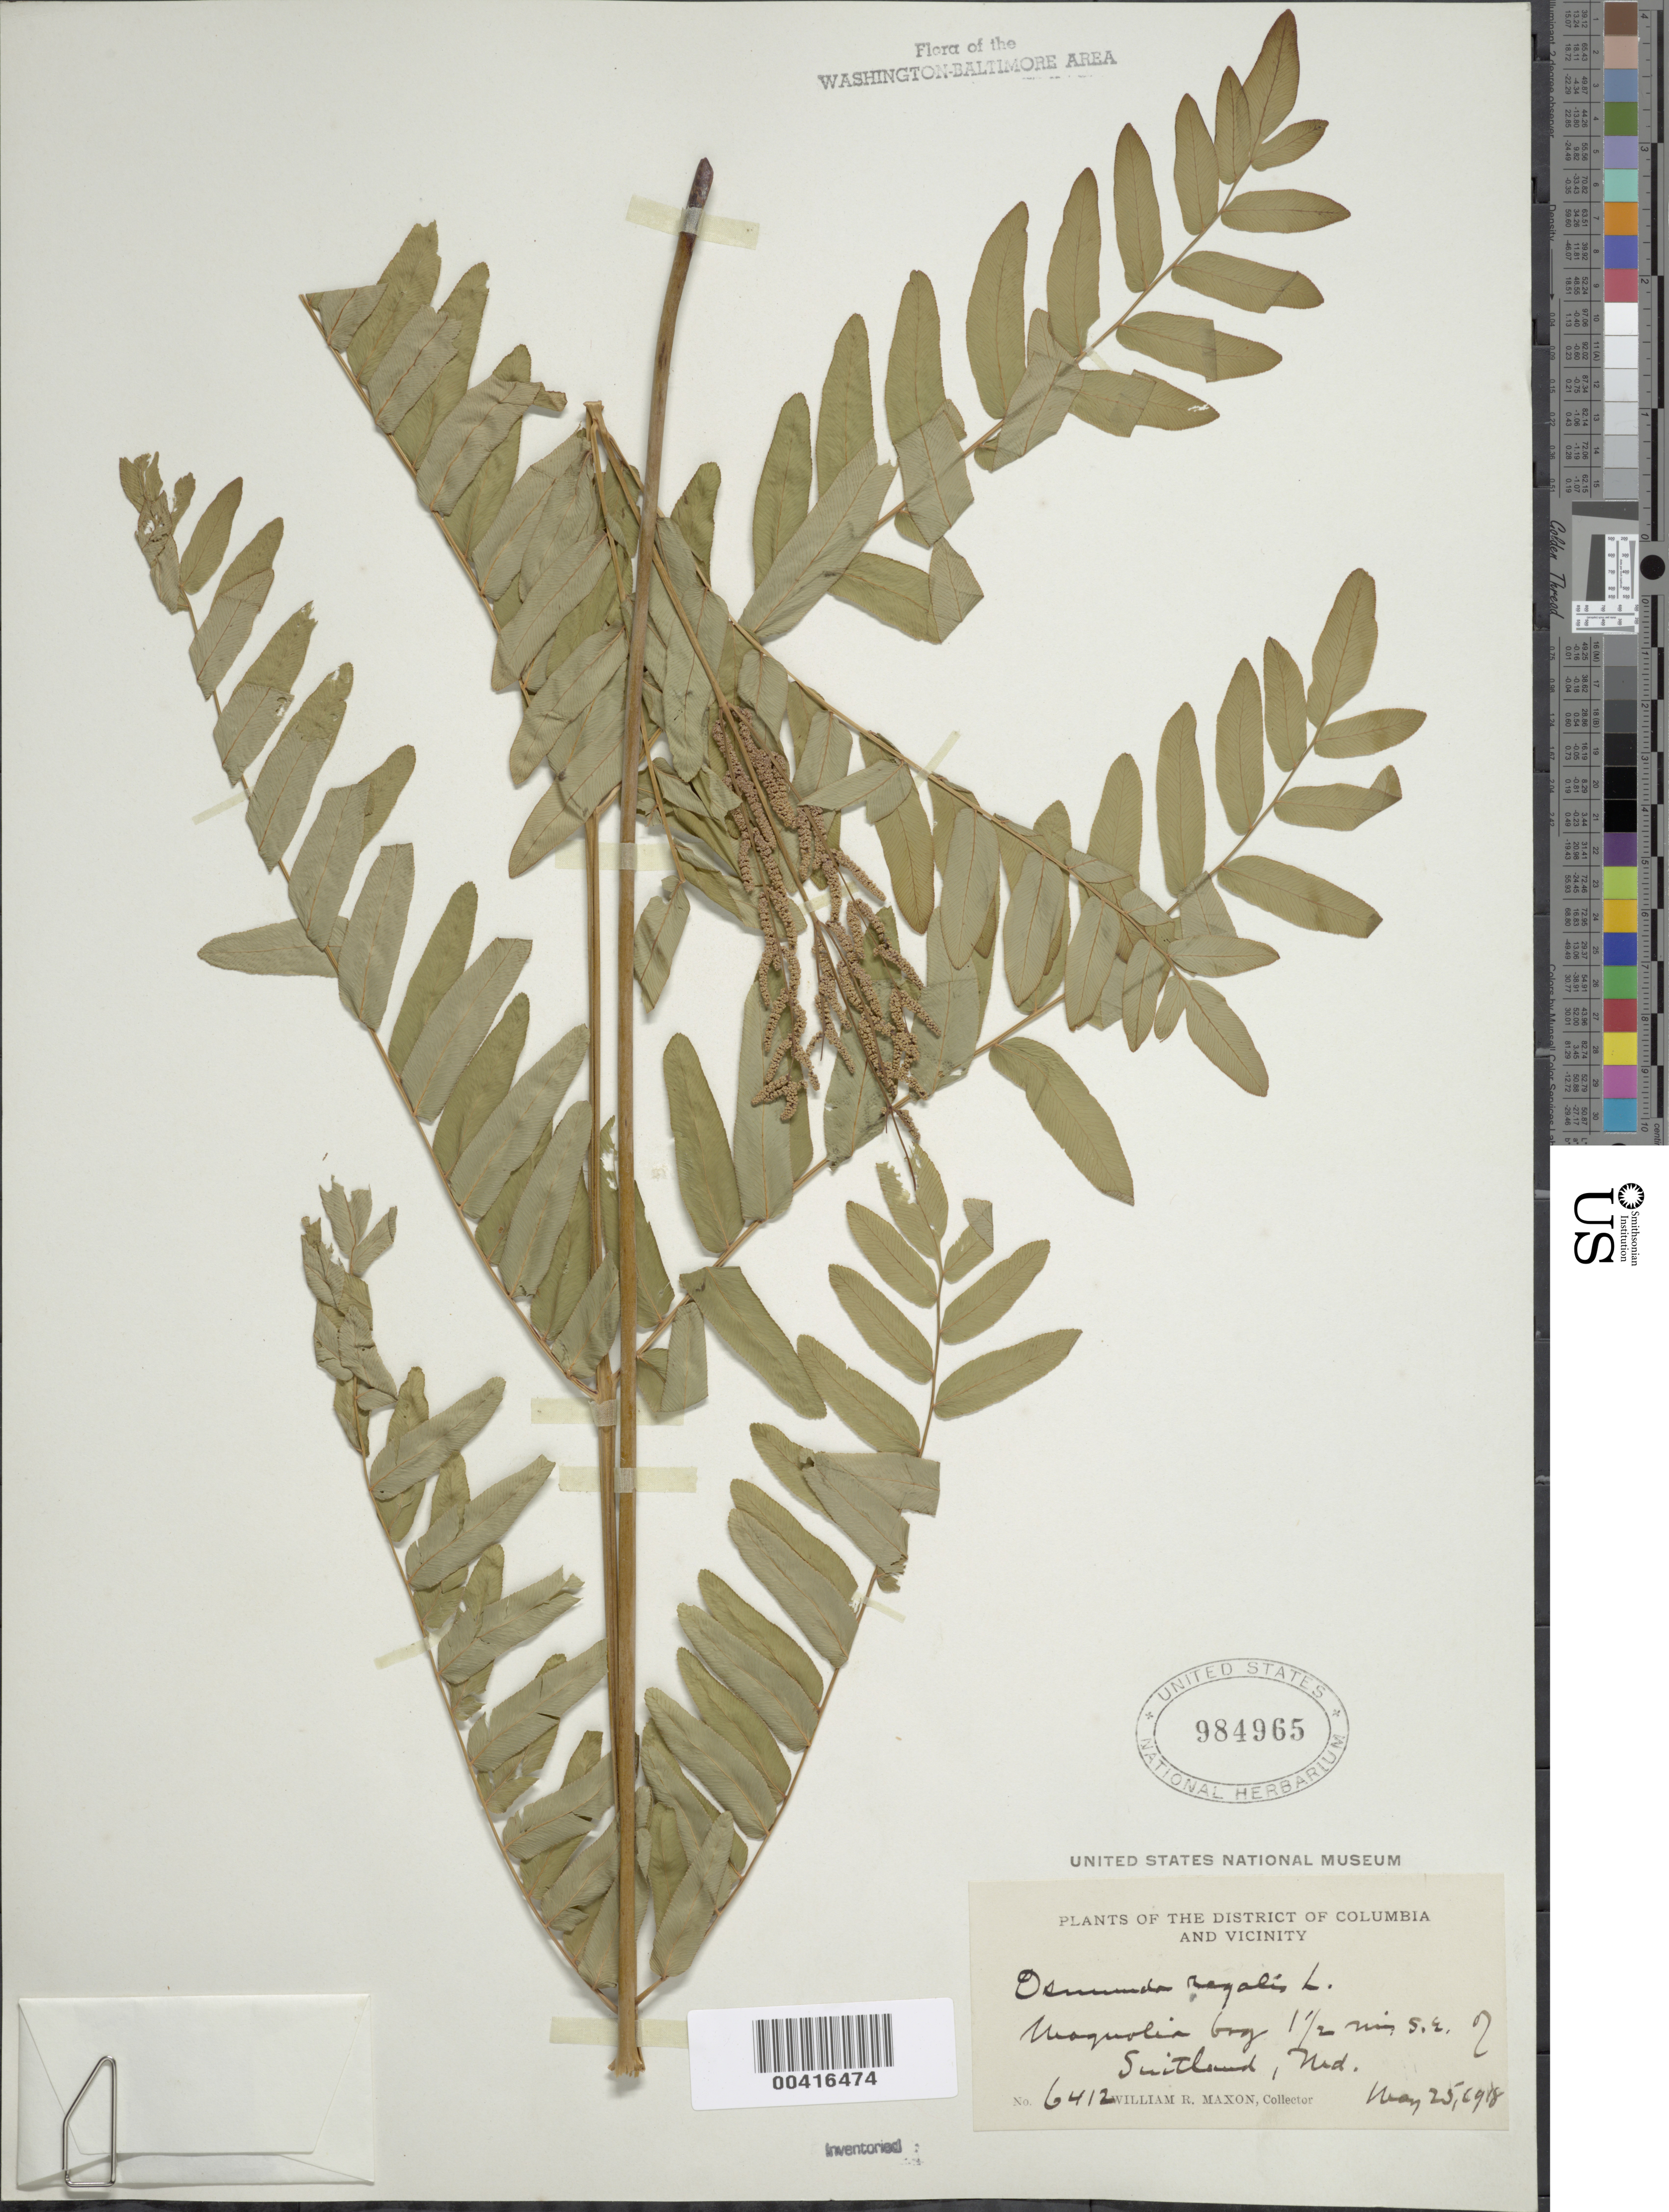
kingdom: Plantae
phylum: Tracheophyta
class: Polypodiopsida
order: Osmundales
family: Osmundaceae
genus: Osmunda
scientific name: Osmunda regalis var. spectabilis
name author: (Willd.) A. Gray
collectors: W. R. Maxon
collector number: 6412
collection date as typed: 25 May 1918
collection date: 1918-05-25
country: United States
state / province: Maryland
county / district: Prince George's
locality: Magnolia Bog, 1.5 miles SE of Suitland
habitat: Bog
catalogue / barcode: US 984965